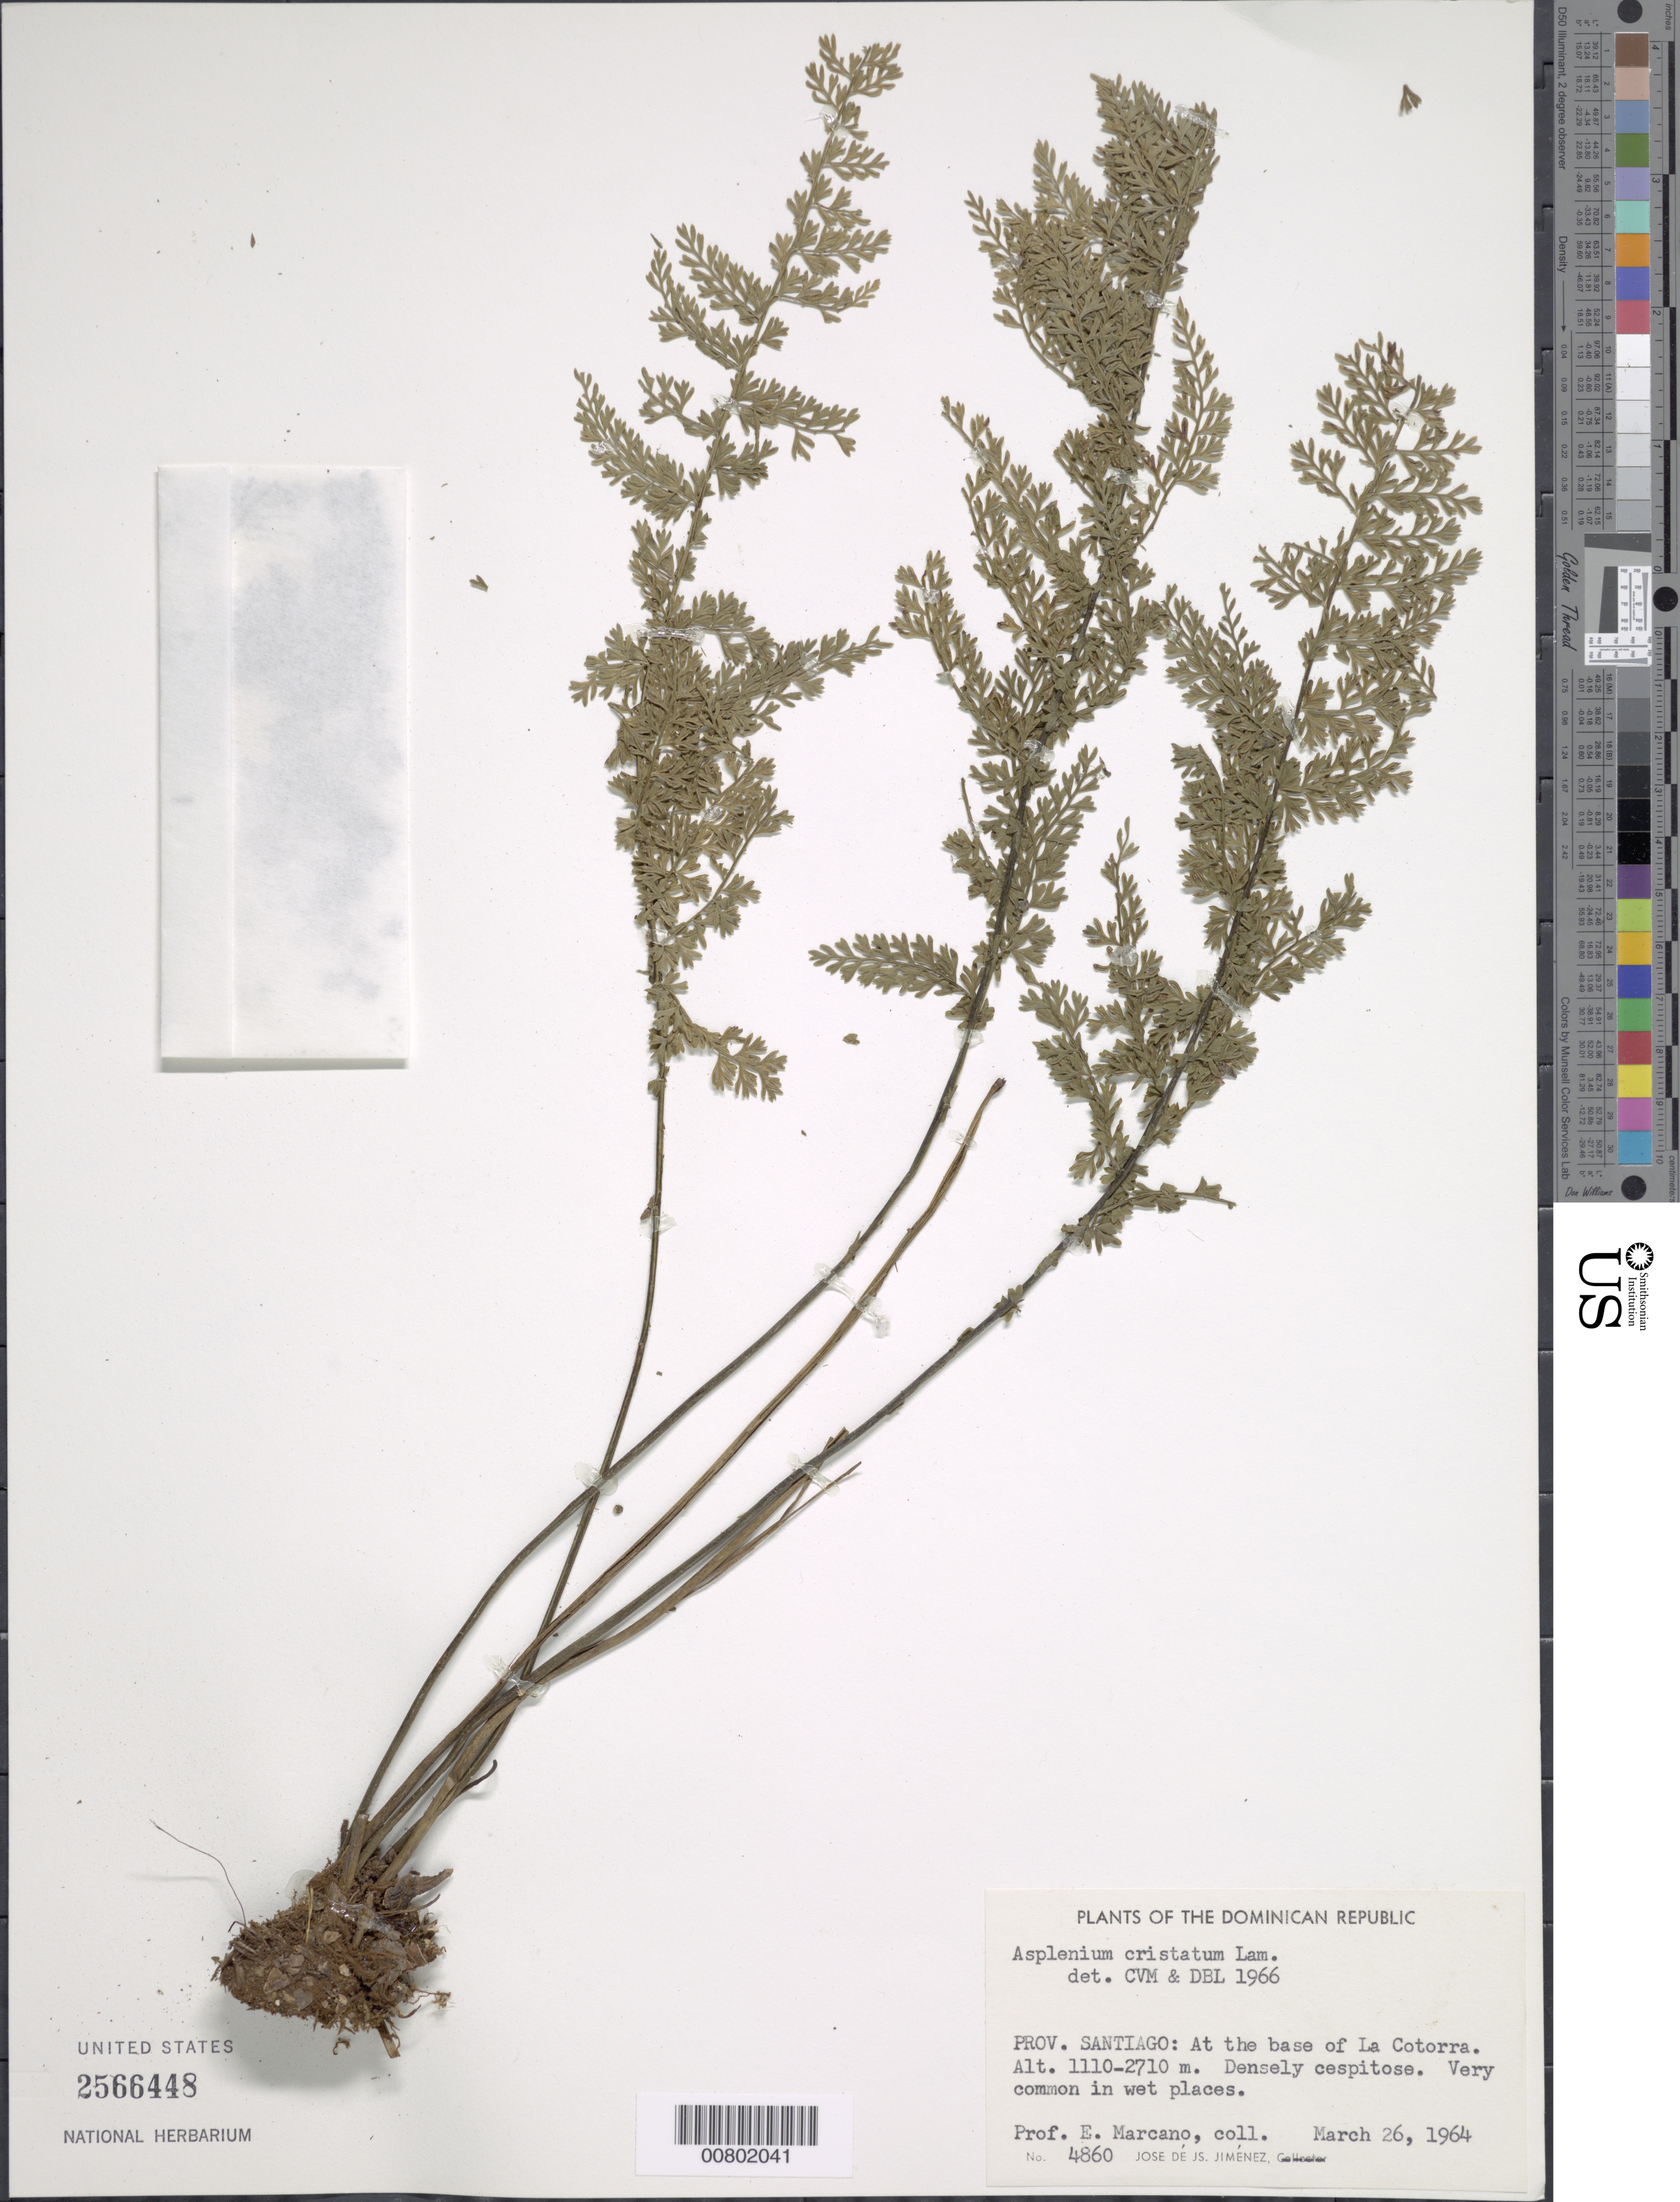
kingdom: Plantae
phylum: Tracheophyta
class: Polypodiopsida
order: Polypodiales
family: Aspleniaceae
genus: Asplenium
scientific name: Asplenium cristatum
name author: Lam.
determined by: Morton, C. V.; Lellinger, D. B.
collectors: E. J. Marcano F. & J. J. Jiménez Almonte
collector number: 4860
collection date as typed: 26 Mar 1964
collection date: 1964-03-26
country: Dominican Republic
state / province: Santiago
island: Hispaniola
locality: La Cotorra, at base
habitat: Wet places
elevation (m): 1110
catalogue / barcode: US 2566448